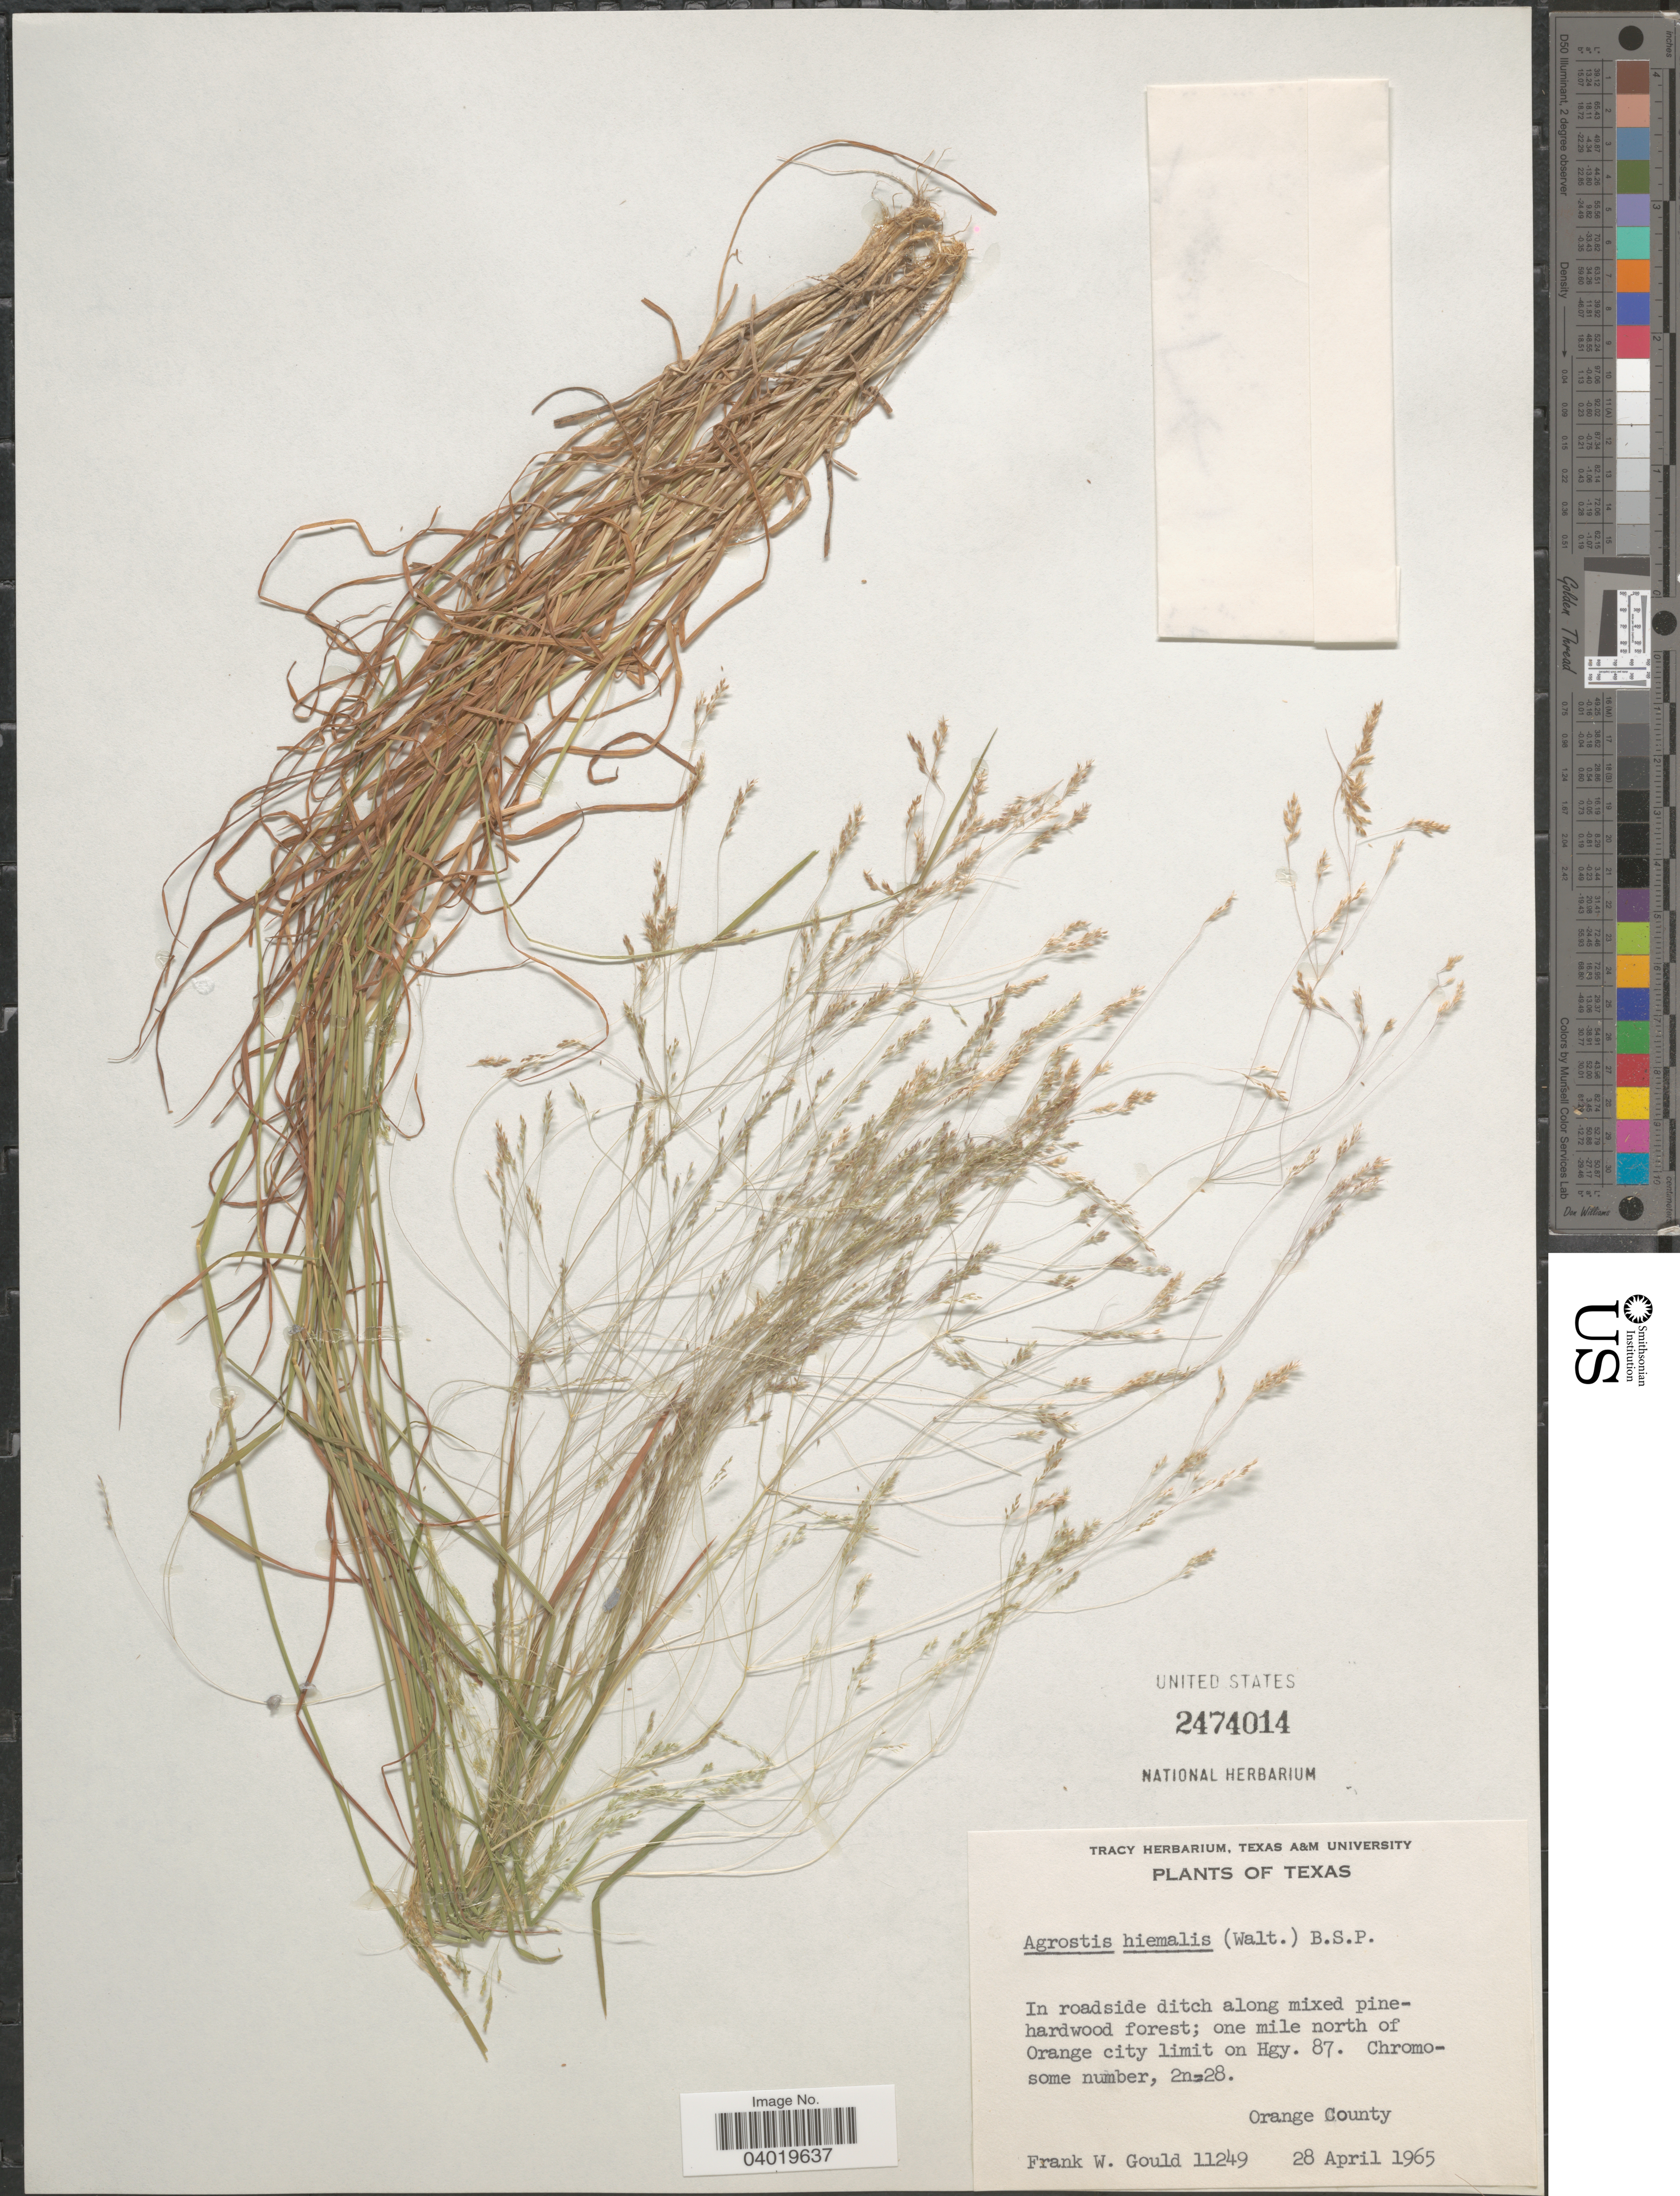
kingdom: Plantae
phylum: Tracheophyta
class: Liliopsida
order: Poales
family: Poaceae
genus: Agrostis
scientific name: Agrostis hyemalis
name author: (Walter) Britton et al.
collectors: F. W. Gould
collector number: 11249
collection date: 1965-04-28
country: United States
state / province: Texas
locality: One mile north of Orange city limit on Hgy. 87. Orange County.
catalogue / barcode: US 2474014